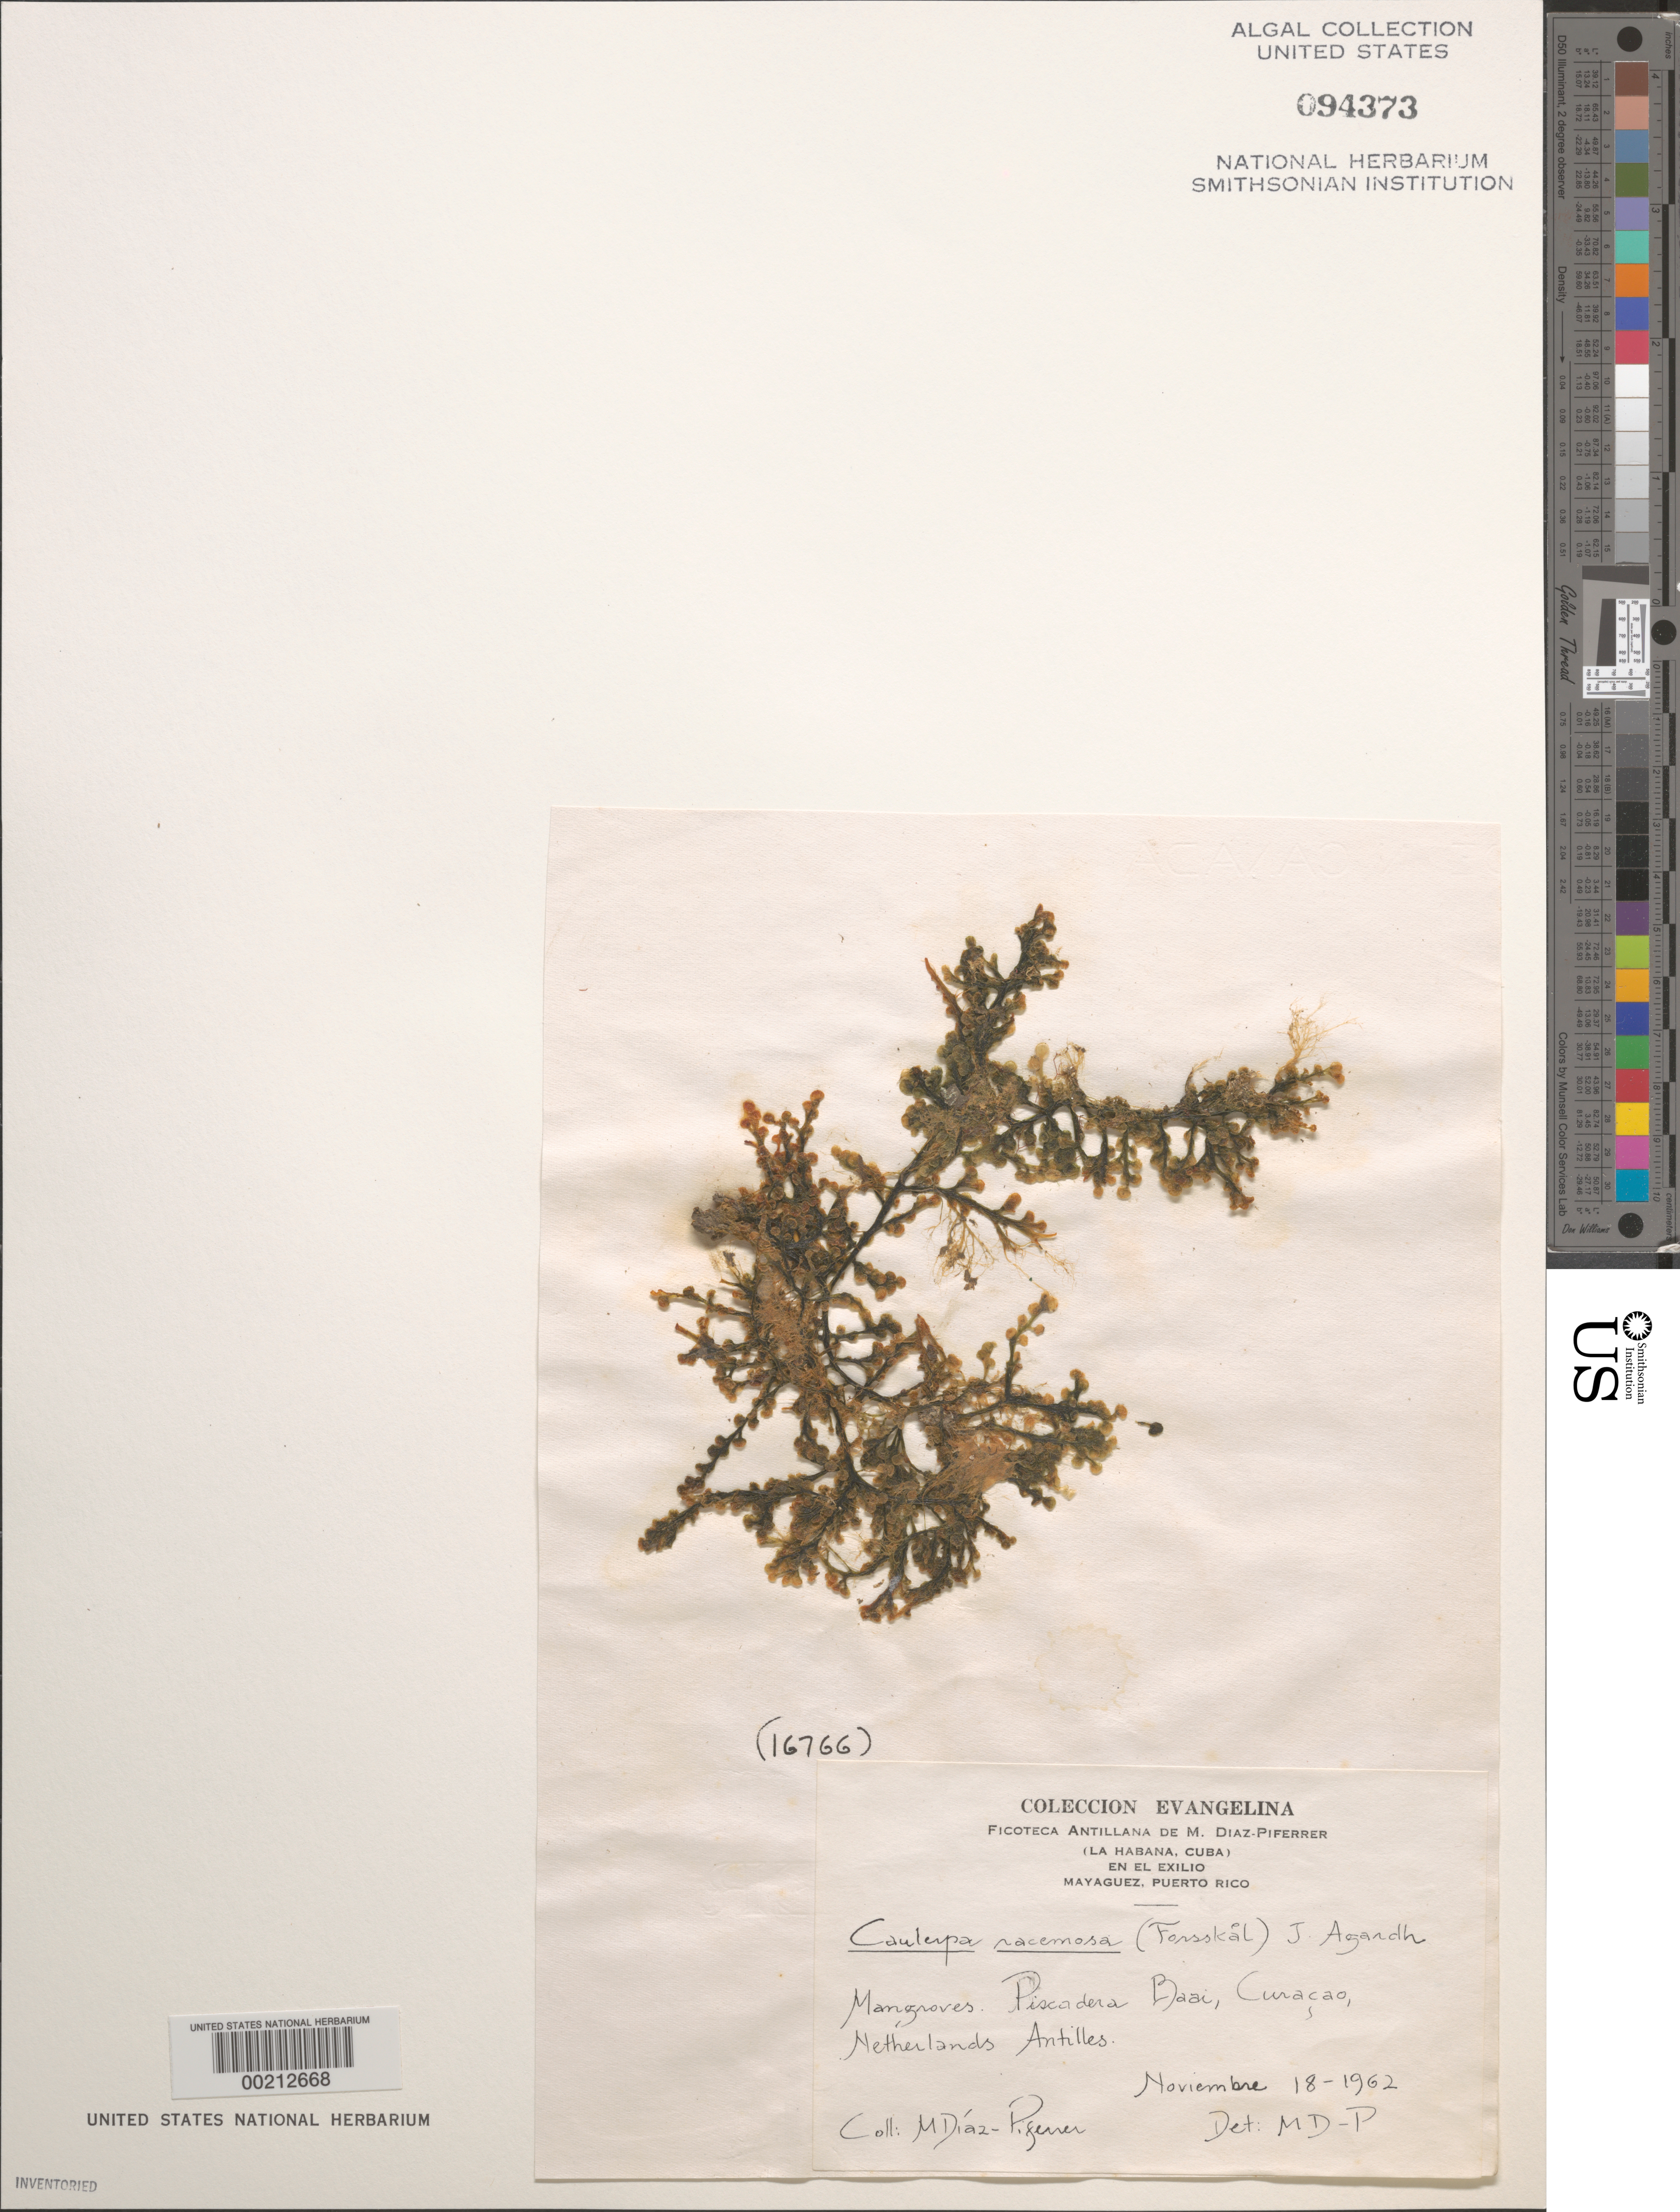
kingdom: Plantae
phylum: Chlorophyta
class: Ulvophyceae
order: Bryopsidales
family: Caulerpaceae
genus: Caulerpa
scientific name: Caulerpa racemosa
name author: (Forssk.) J. Agardh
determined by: Diaz-Piferrer, M.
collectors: M. Diaz-Piferrer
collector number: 16766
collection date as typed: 18 Nov 1962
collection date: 1962-11-18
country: Curaçao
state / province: ABC Islands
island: Curaçao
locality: Piscadera Bay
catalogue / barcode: US 94373